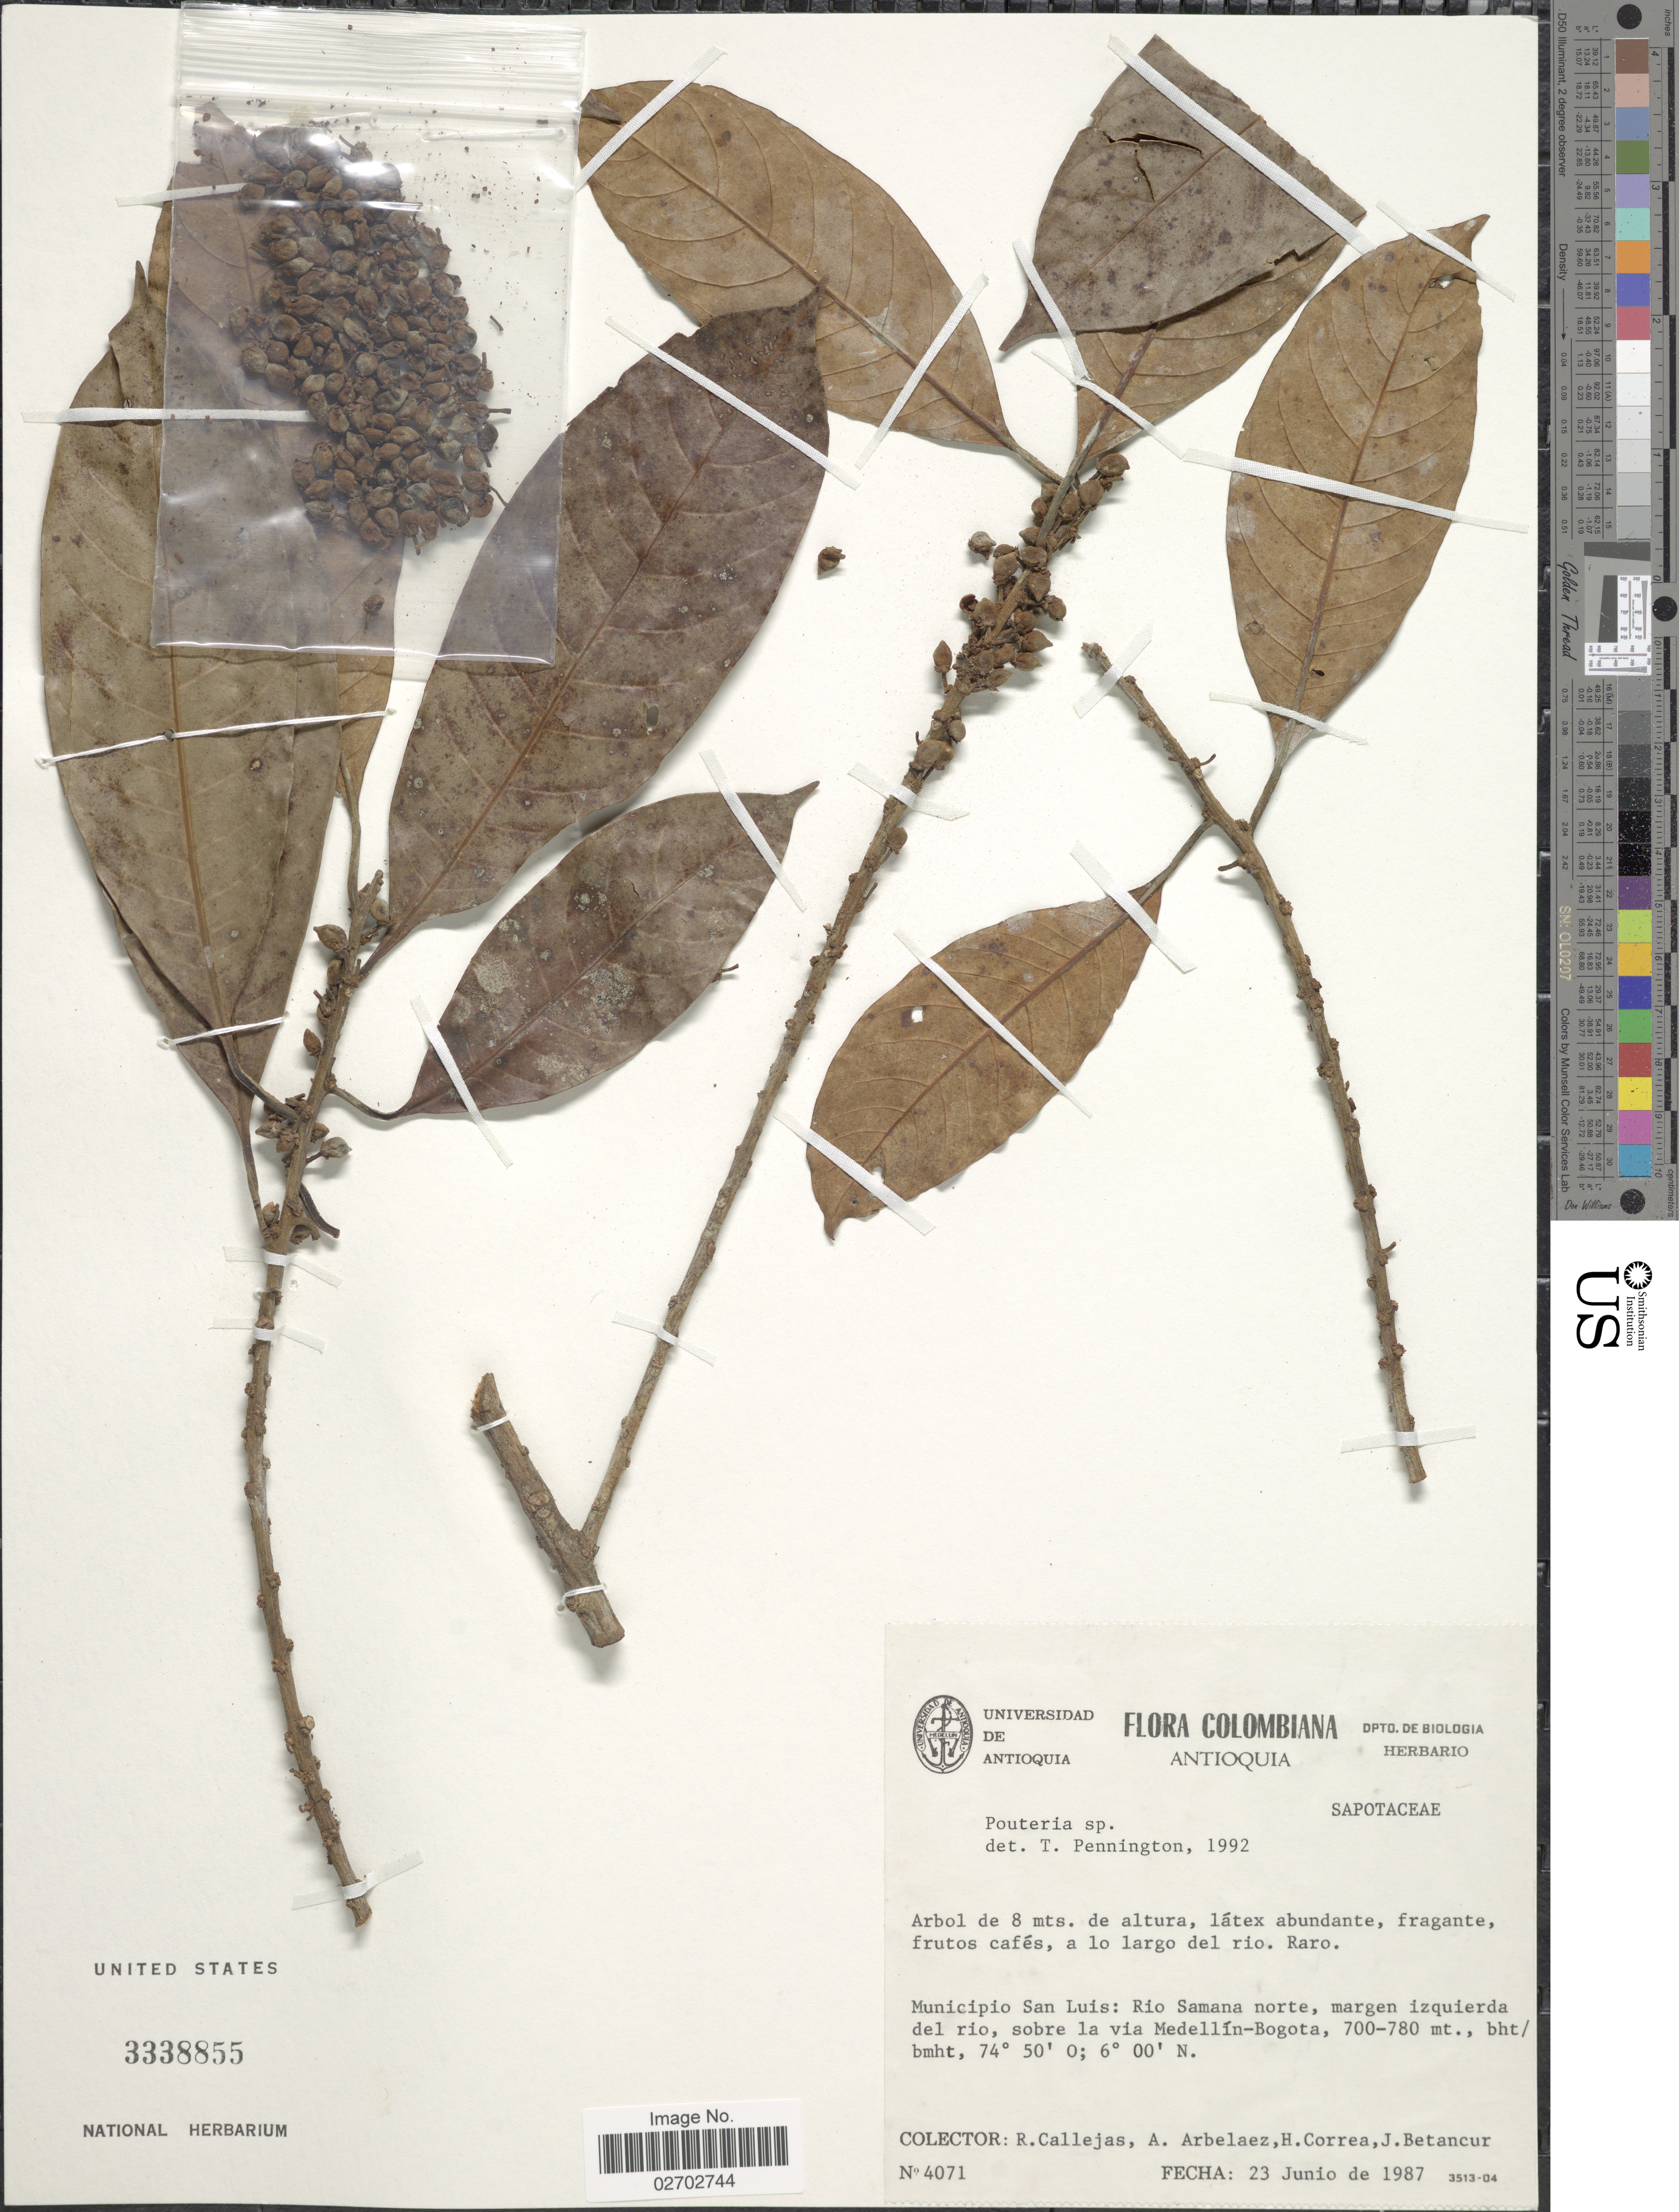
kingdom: Plantae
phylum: Tracheophyta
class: Magnoliopsida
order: Ericales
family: Sapotaceae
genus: Pouteria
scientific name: Pouteria sp.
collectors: R. Callejas, A. Arbelaez, H. Correa & J. Betancur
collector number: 4071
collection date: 1987-06-23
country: Colombia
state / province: Antioquia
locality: Municipio San Luis: Rio Samana norte, margem izquierda del rio, sobre la via Medellin-Bogota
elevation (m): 700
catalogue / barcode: US 3338855